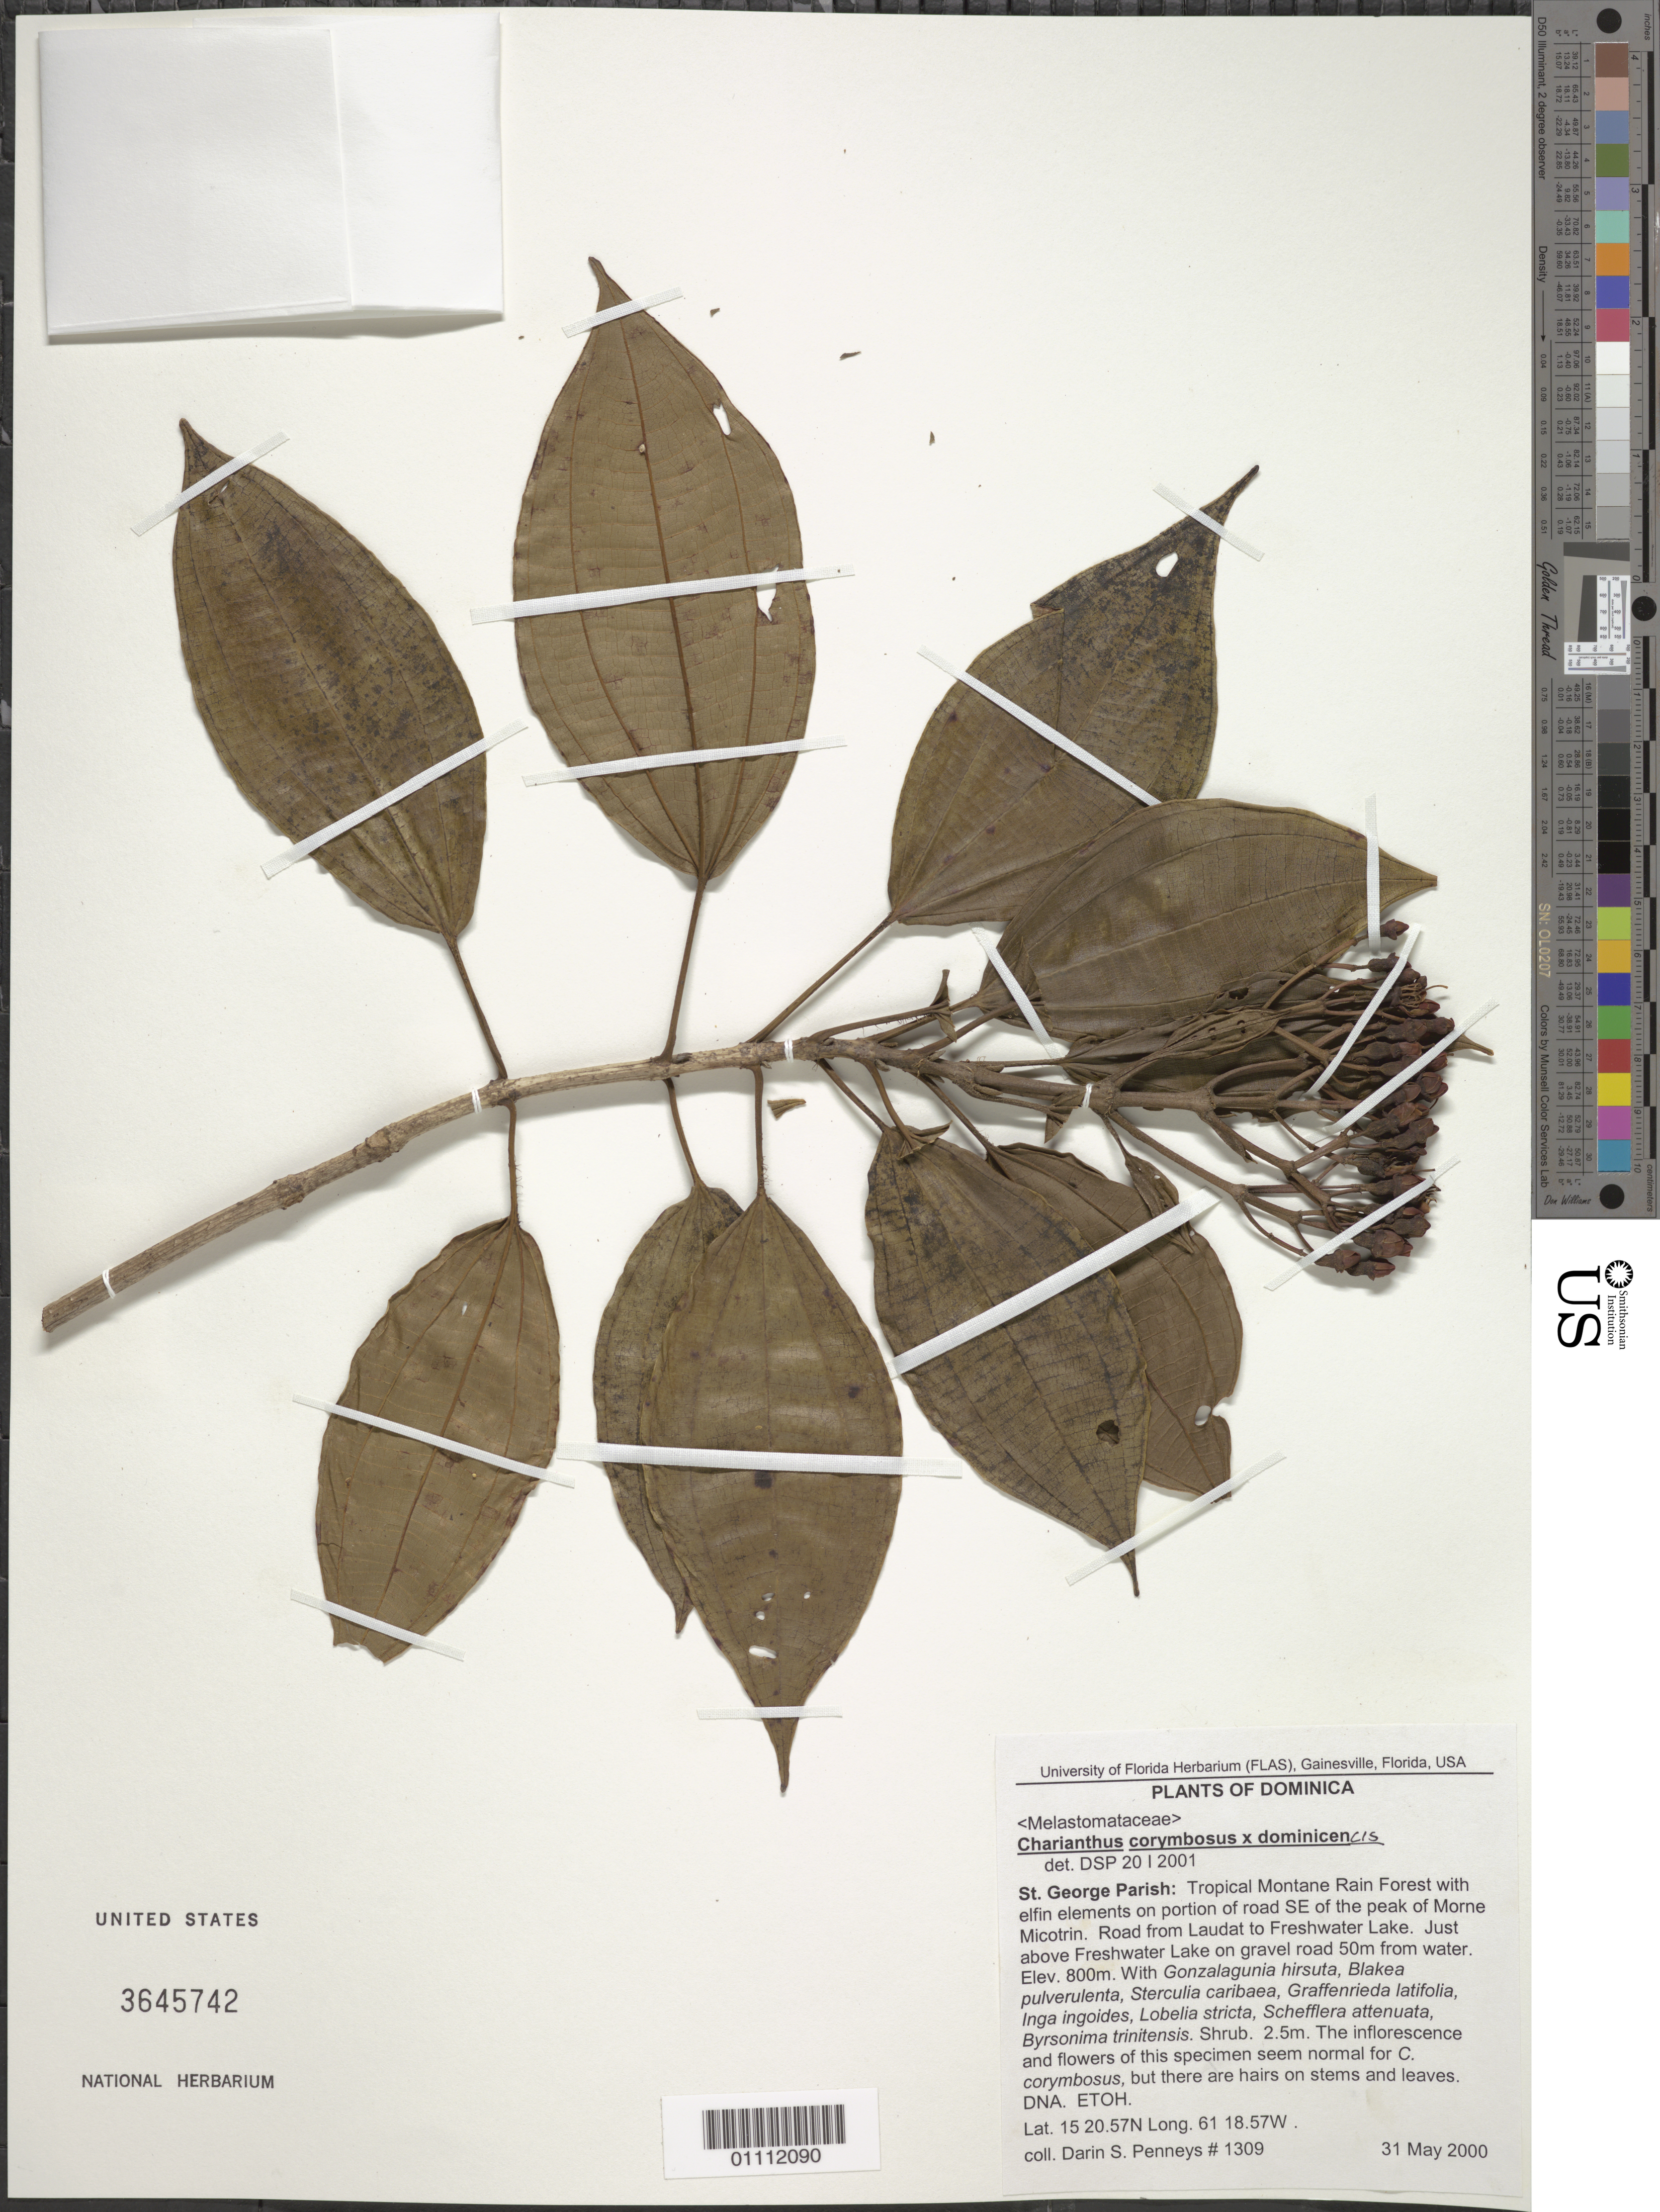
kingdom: Plantae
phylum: Tracheophyta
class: Magnoliopsida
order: Myrtales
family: Melastomataceae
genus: Charianthus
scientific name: Charianthus corymbosus x dominicencis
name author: (Rich.) Cogn.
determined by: Pennys, D. S.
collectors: D. S. Penneys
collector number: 1309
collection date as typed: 31 May 2000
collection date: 2000-05-31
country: Dominica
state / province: St. George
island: Dominica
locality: Morne Micotrin, road SE of peak; road from Laudat to Freshwater Lake, just above lake on gravel road 50 m from water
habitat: Tropical montane rain forest with elfin elements. With Gonzalagunia hirsuta, Blakea pulverulenta, Sterculia caribaea, Graffenrieda latifolia, Inga ingoides, Lobelia stricta, Schefflera attenuata, Byrsonima trinitensis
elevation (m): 800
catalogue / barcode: US 3645742